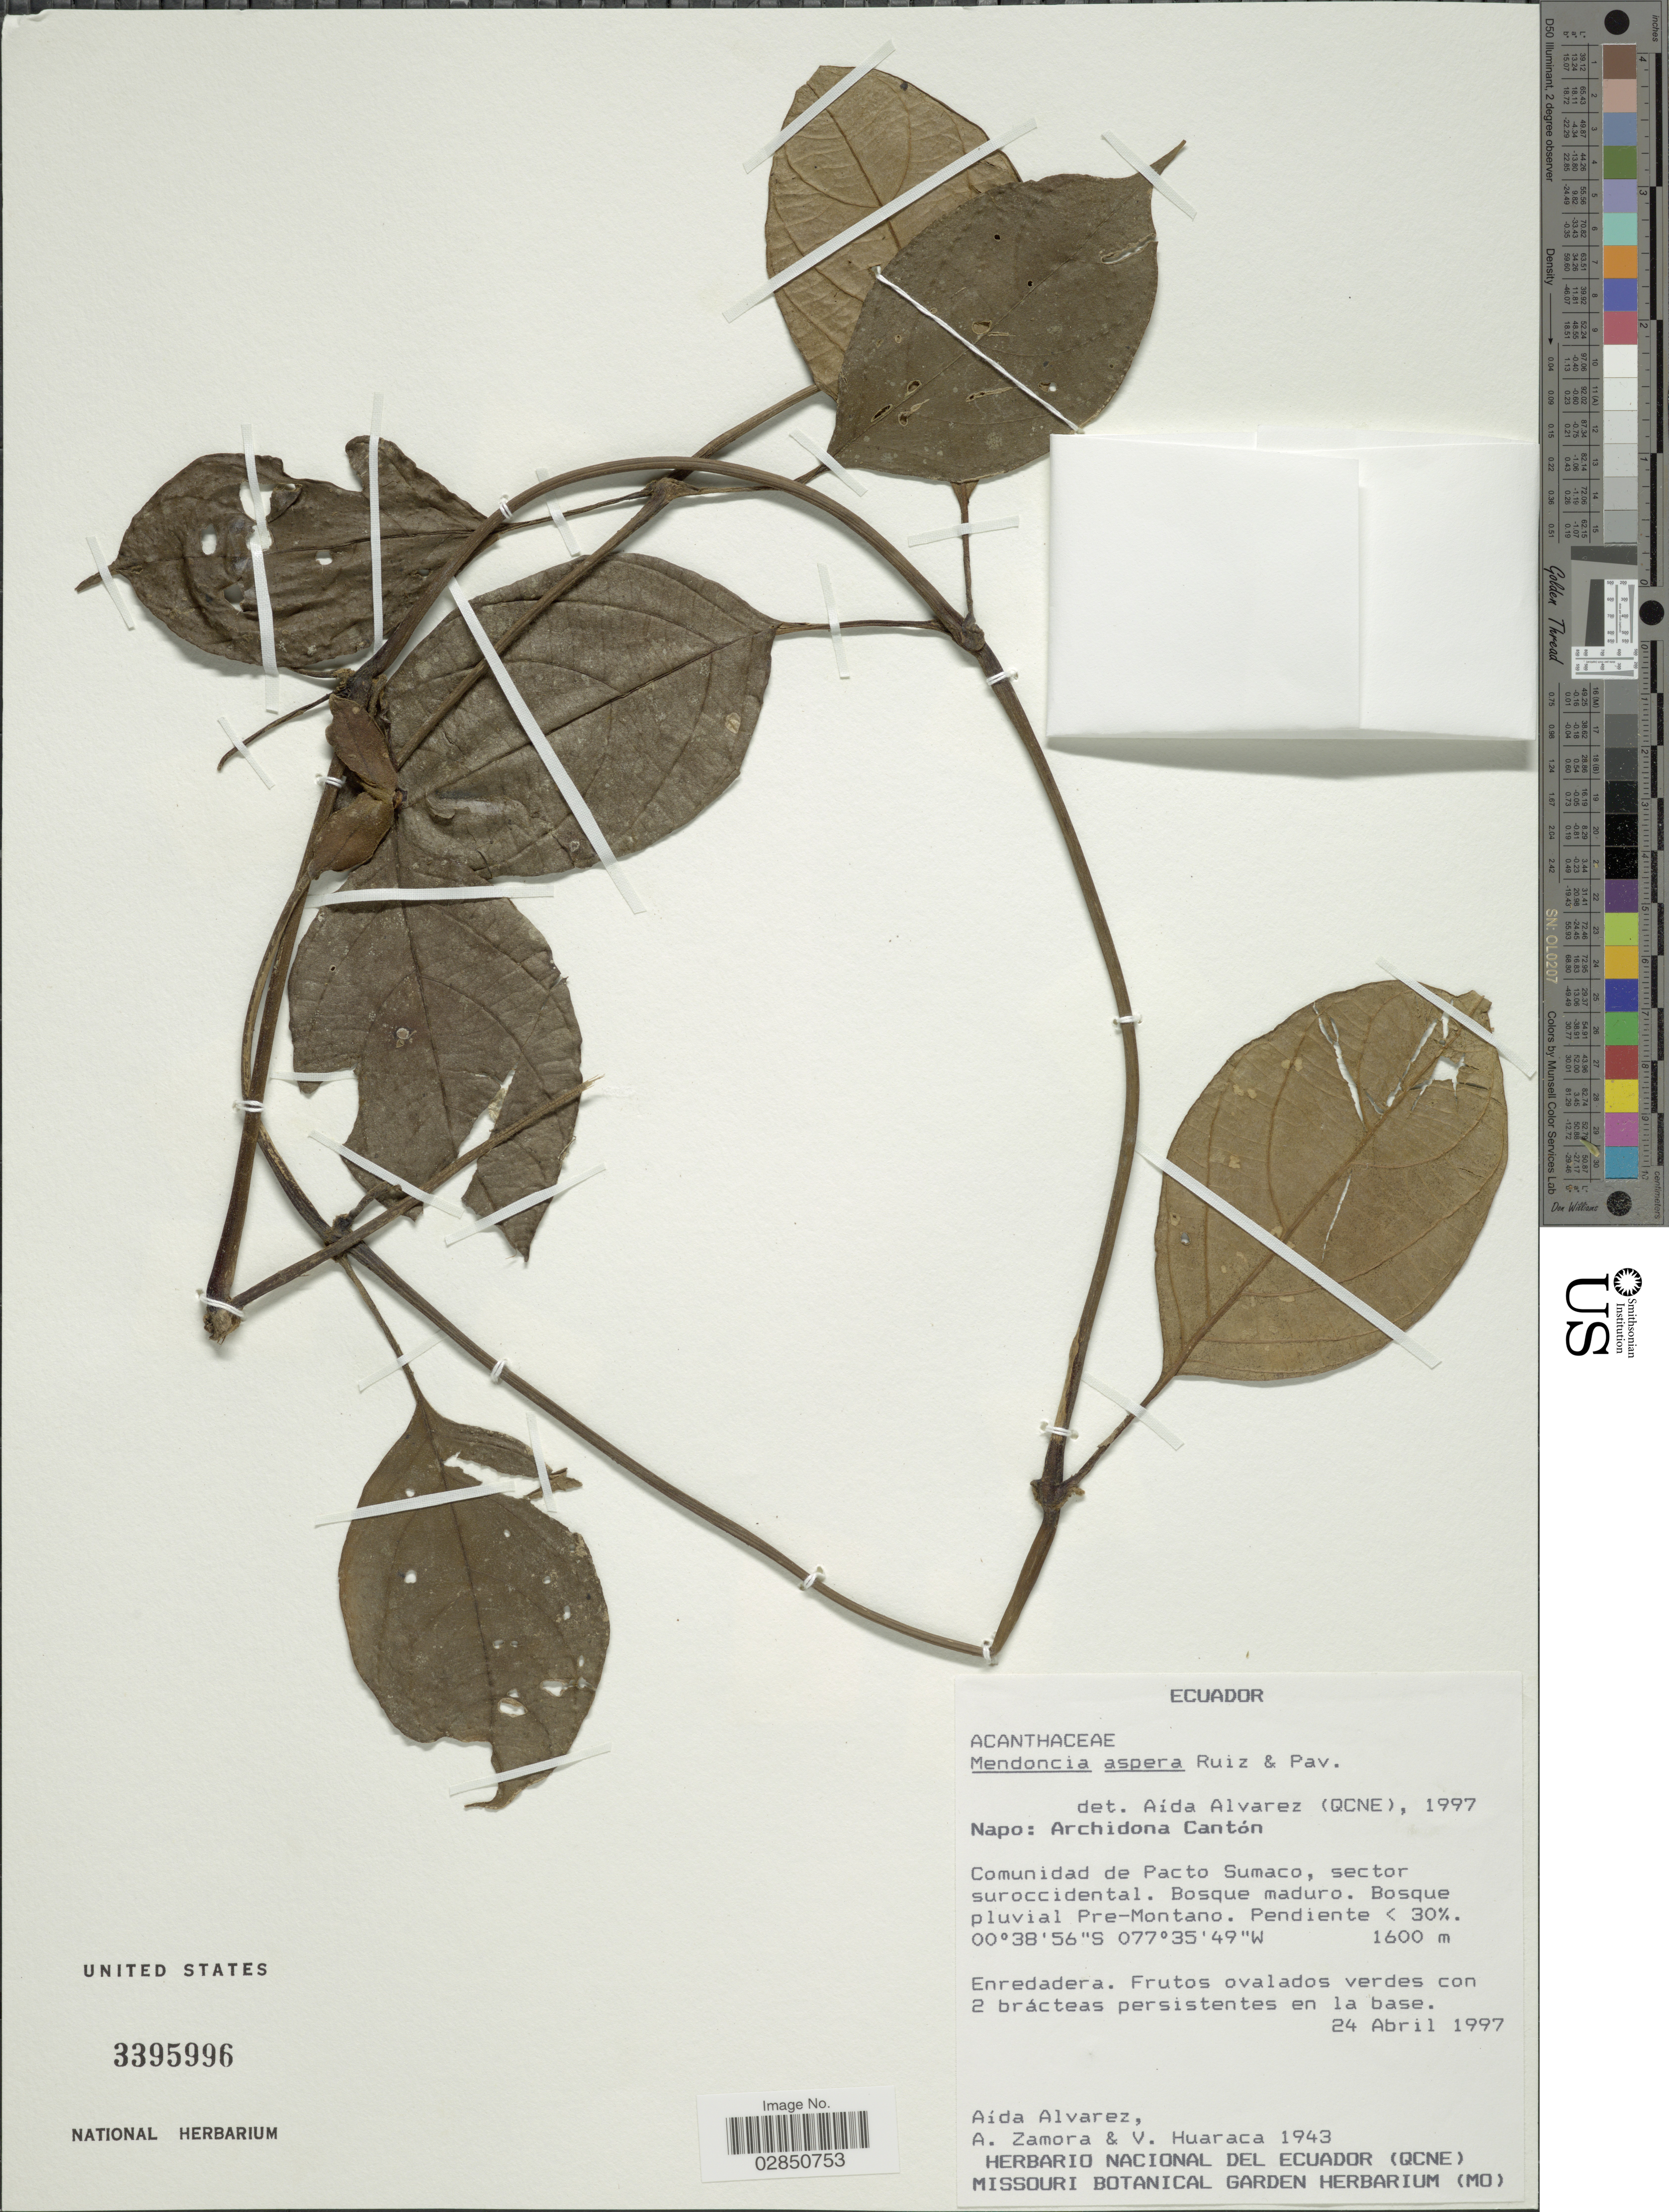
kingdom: Plantae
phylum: Tracheophyta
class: Magnoliopsida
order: Lamiales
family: Acanthaceae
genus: Mendoncia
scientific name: Mendoncia aspera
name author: (Ruiz & Pav.) Nees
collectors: A. Alvarez, A. Zamora & V. Huaraca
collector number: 1943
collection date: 1997-04-24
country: Ecuador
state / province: Napo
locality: Archidona Cantón. Comunidad de Pacto Sumaco, sector soroccidental.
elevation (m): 1600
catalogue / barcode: US 3395996